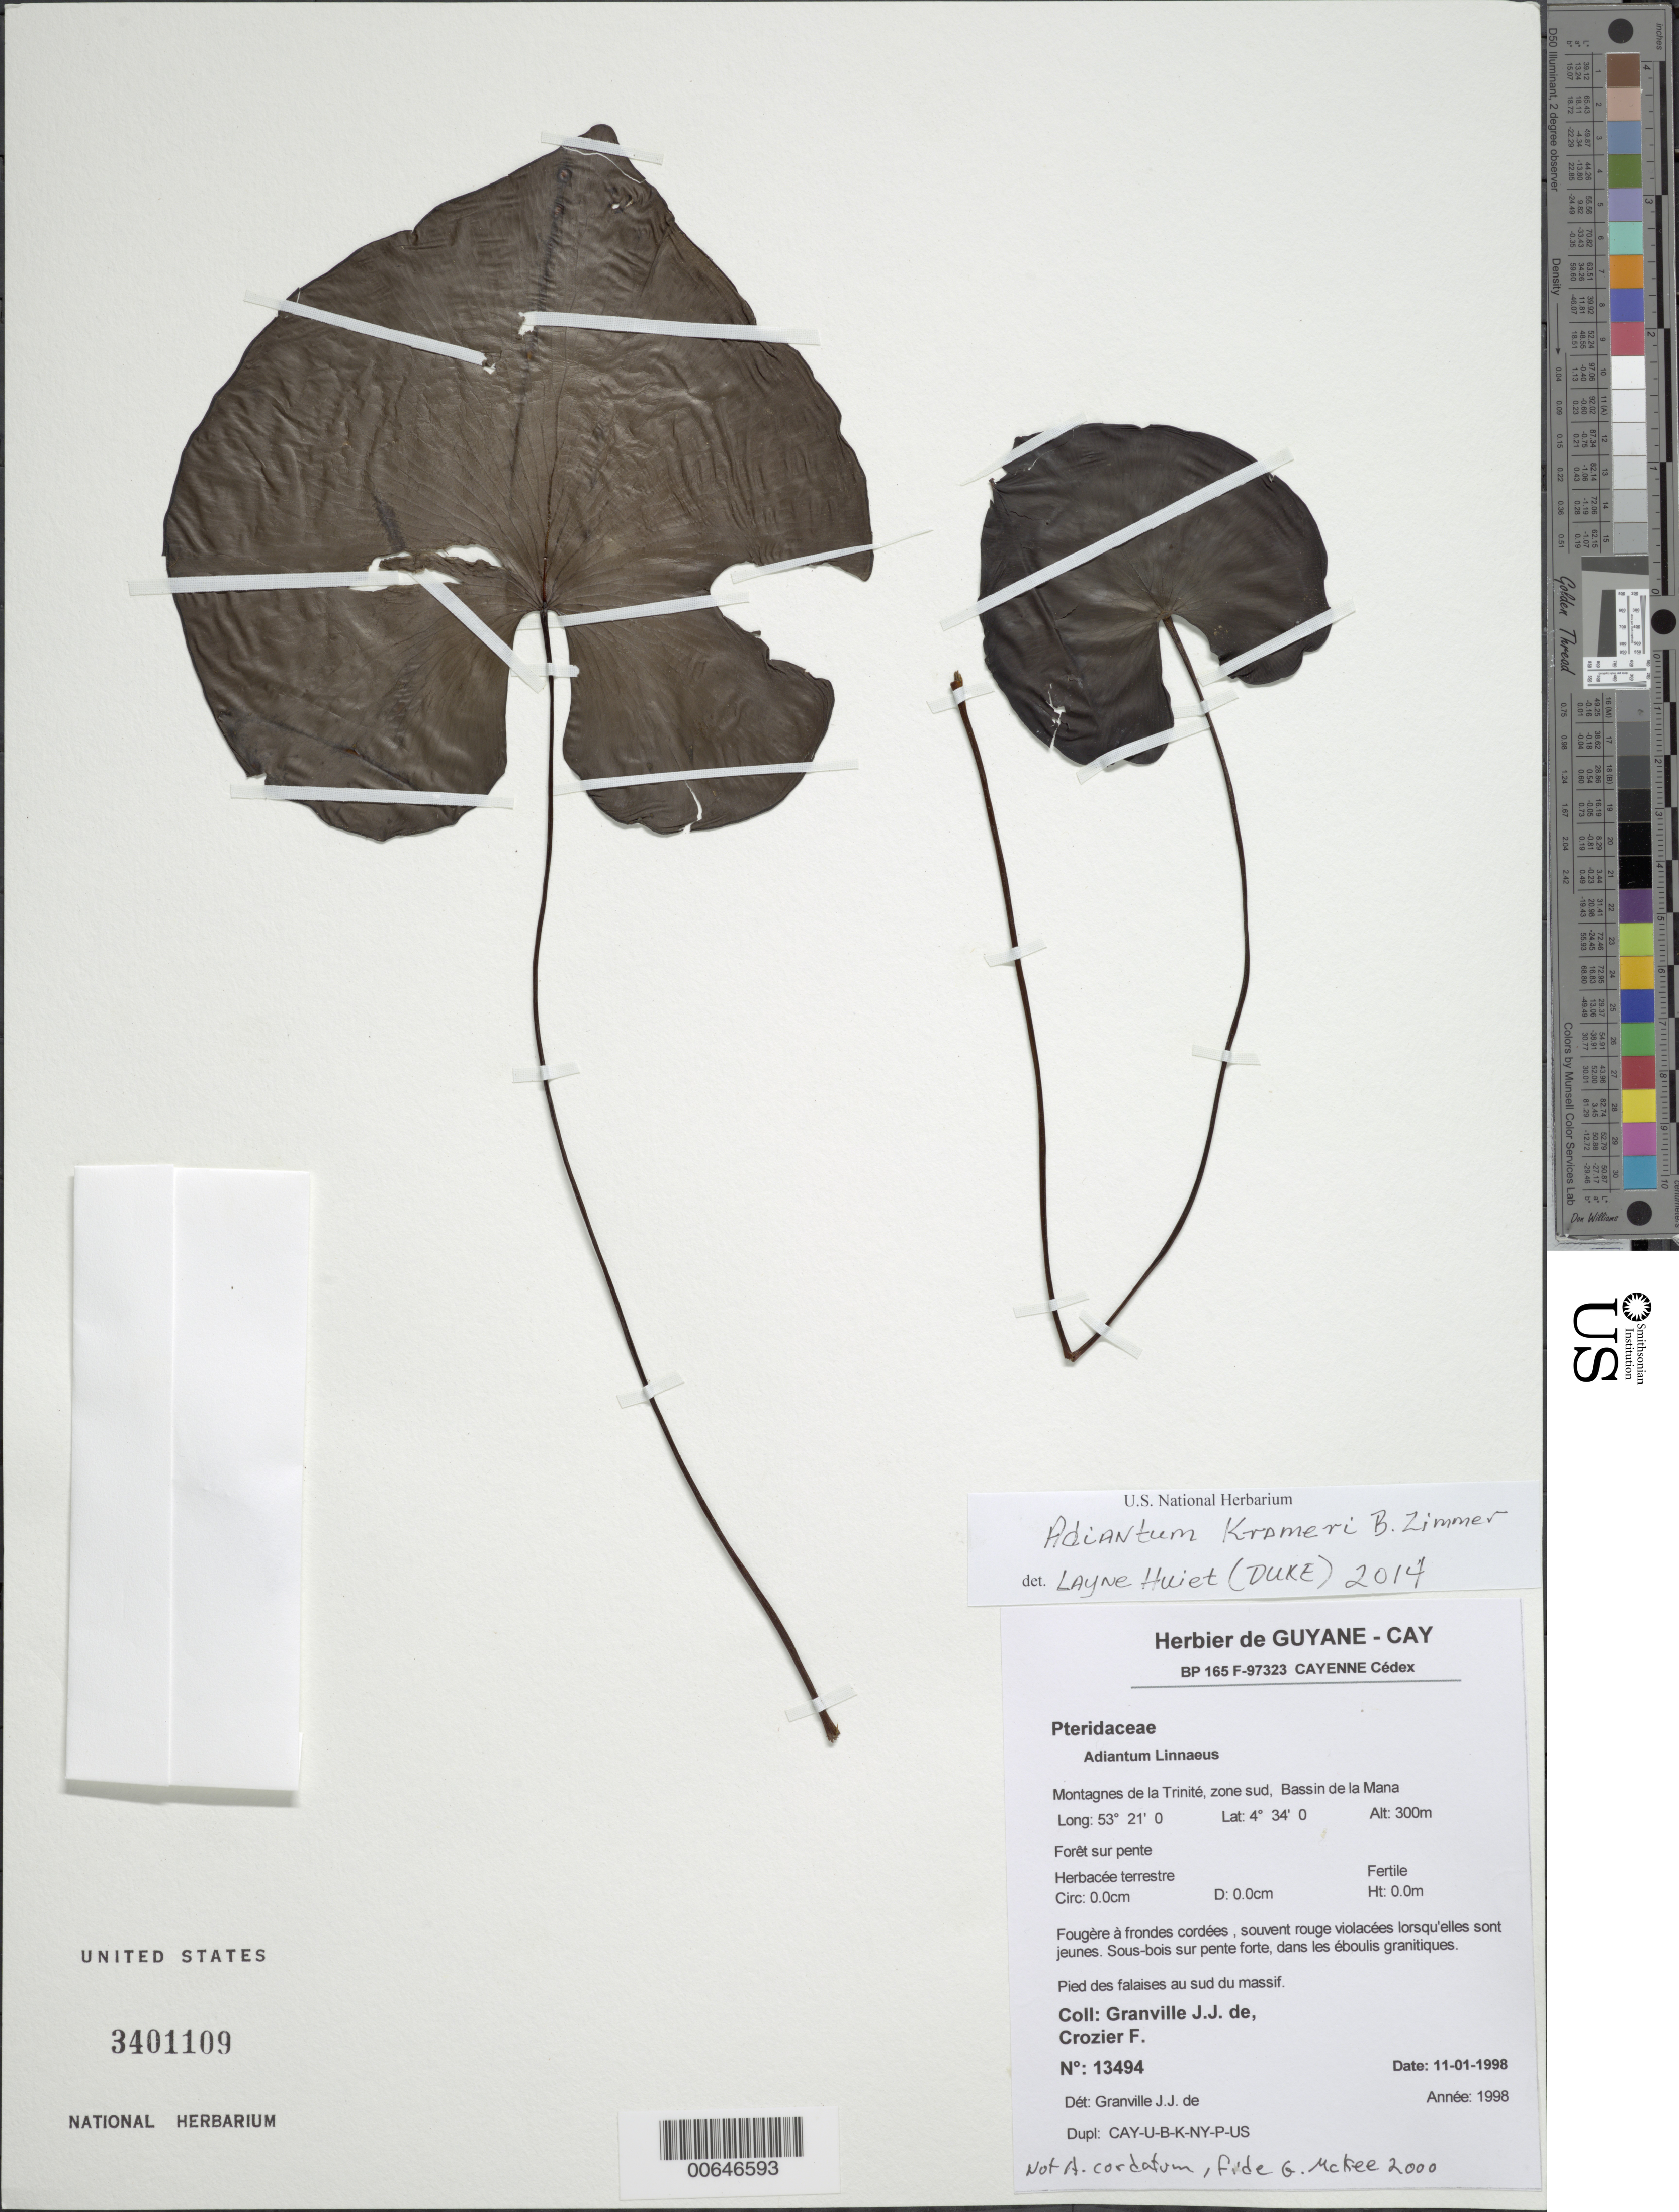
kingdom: Plantae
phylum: Tracheophyta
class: Polypodiopsida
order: Polypodiales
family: Pteridaceae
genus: Adiantum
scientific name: Adiantum krameri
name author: B. Zimmer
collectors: J.-J. de Granville & F. Crozier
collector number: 13494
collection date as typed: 11-Jan-98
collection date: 1998-01-11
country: French Guiana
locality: Montagnes de la Trinité, zone sud, Bassin de la Mana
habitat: Forêt sur pente. Sous-bois sur pente forte, dans les eboulis granitiques. Pied des falaises au sud du massif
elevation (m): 300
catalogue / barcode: US 3401109